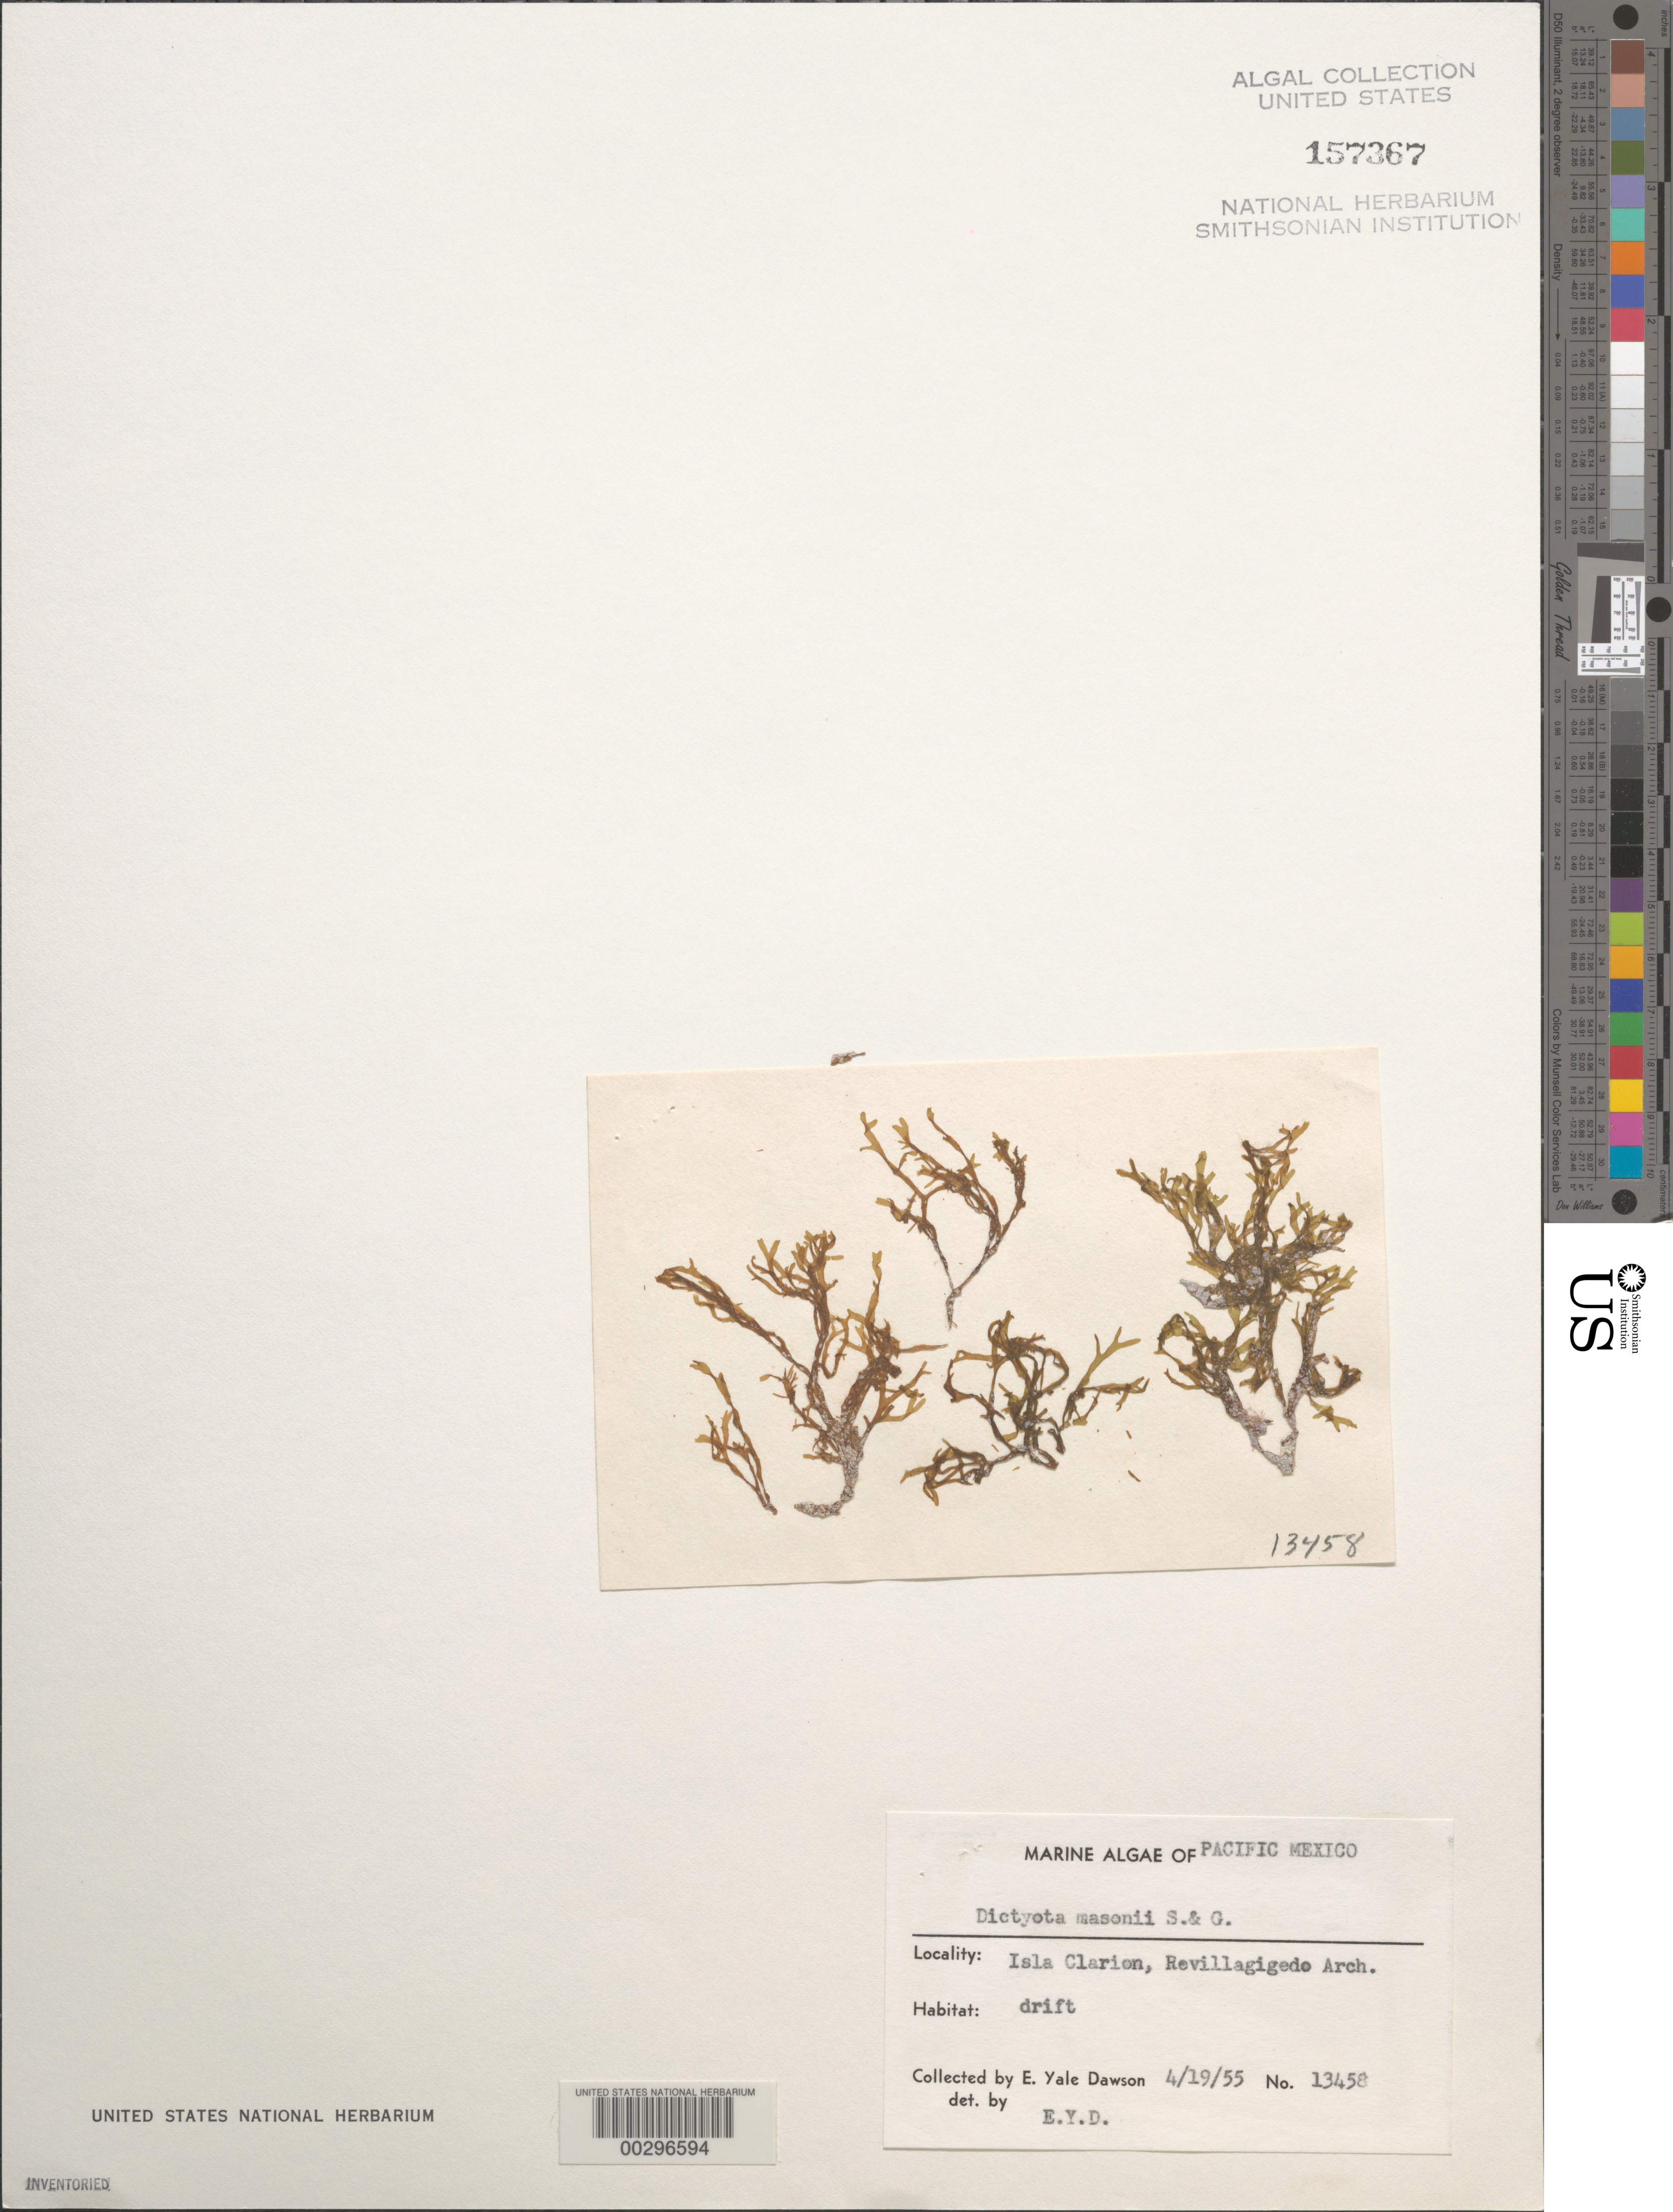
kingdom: Chromista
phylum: Ochrophyta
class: Phaeophyceae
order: Dictyotales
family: Dictyotaceae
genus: Dictyota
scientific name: Dictyota masonii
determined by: Dawson, E. Y.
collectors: E. Y. Dawson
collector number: EYD 13458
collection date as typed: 19 Apr 1955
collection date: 1955-04-19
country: Mexico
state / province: Colima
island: Isla Clarion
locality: Sulphur Bay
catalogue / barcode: US 157367